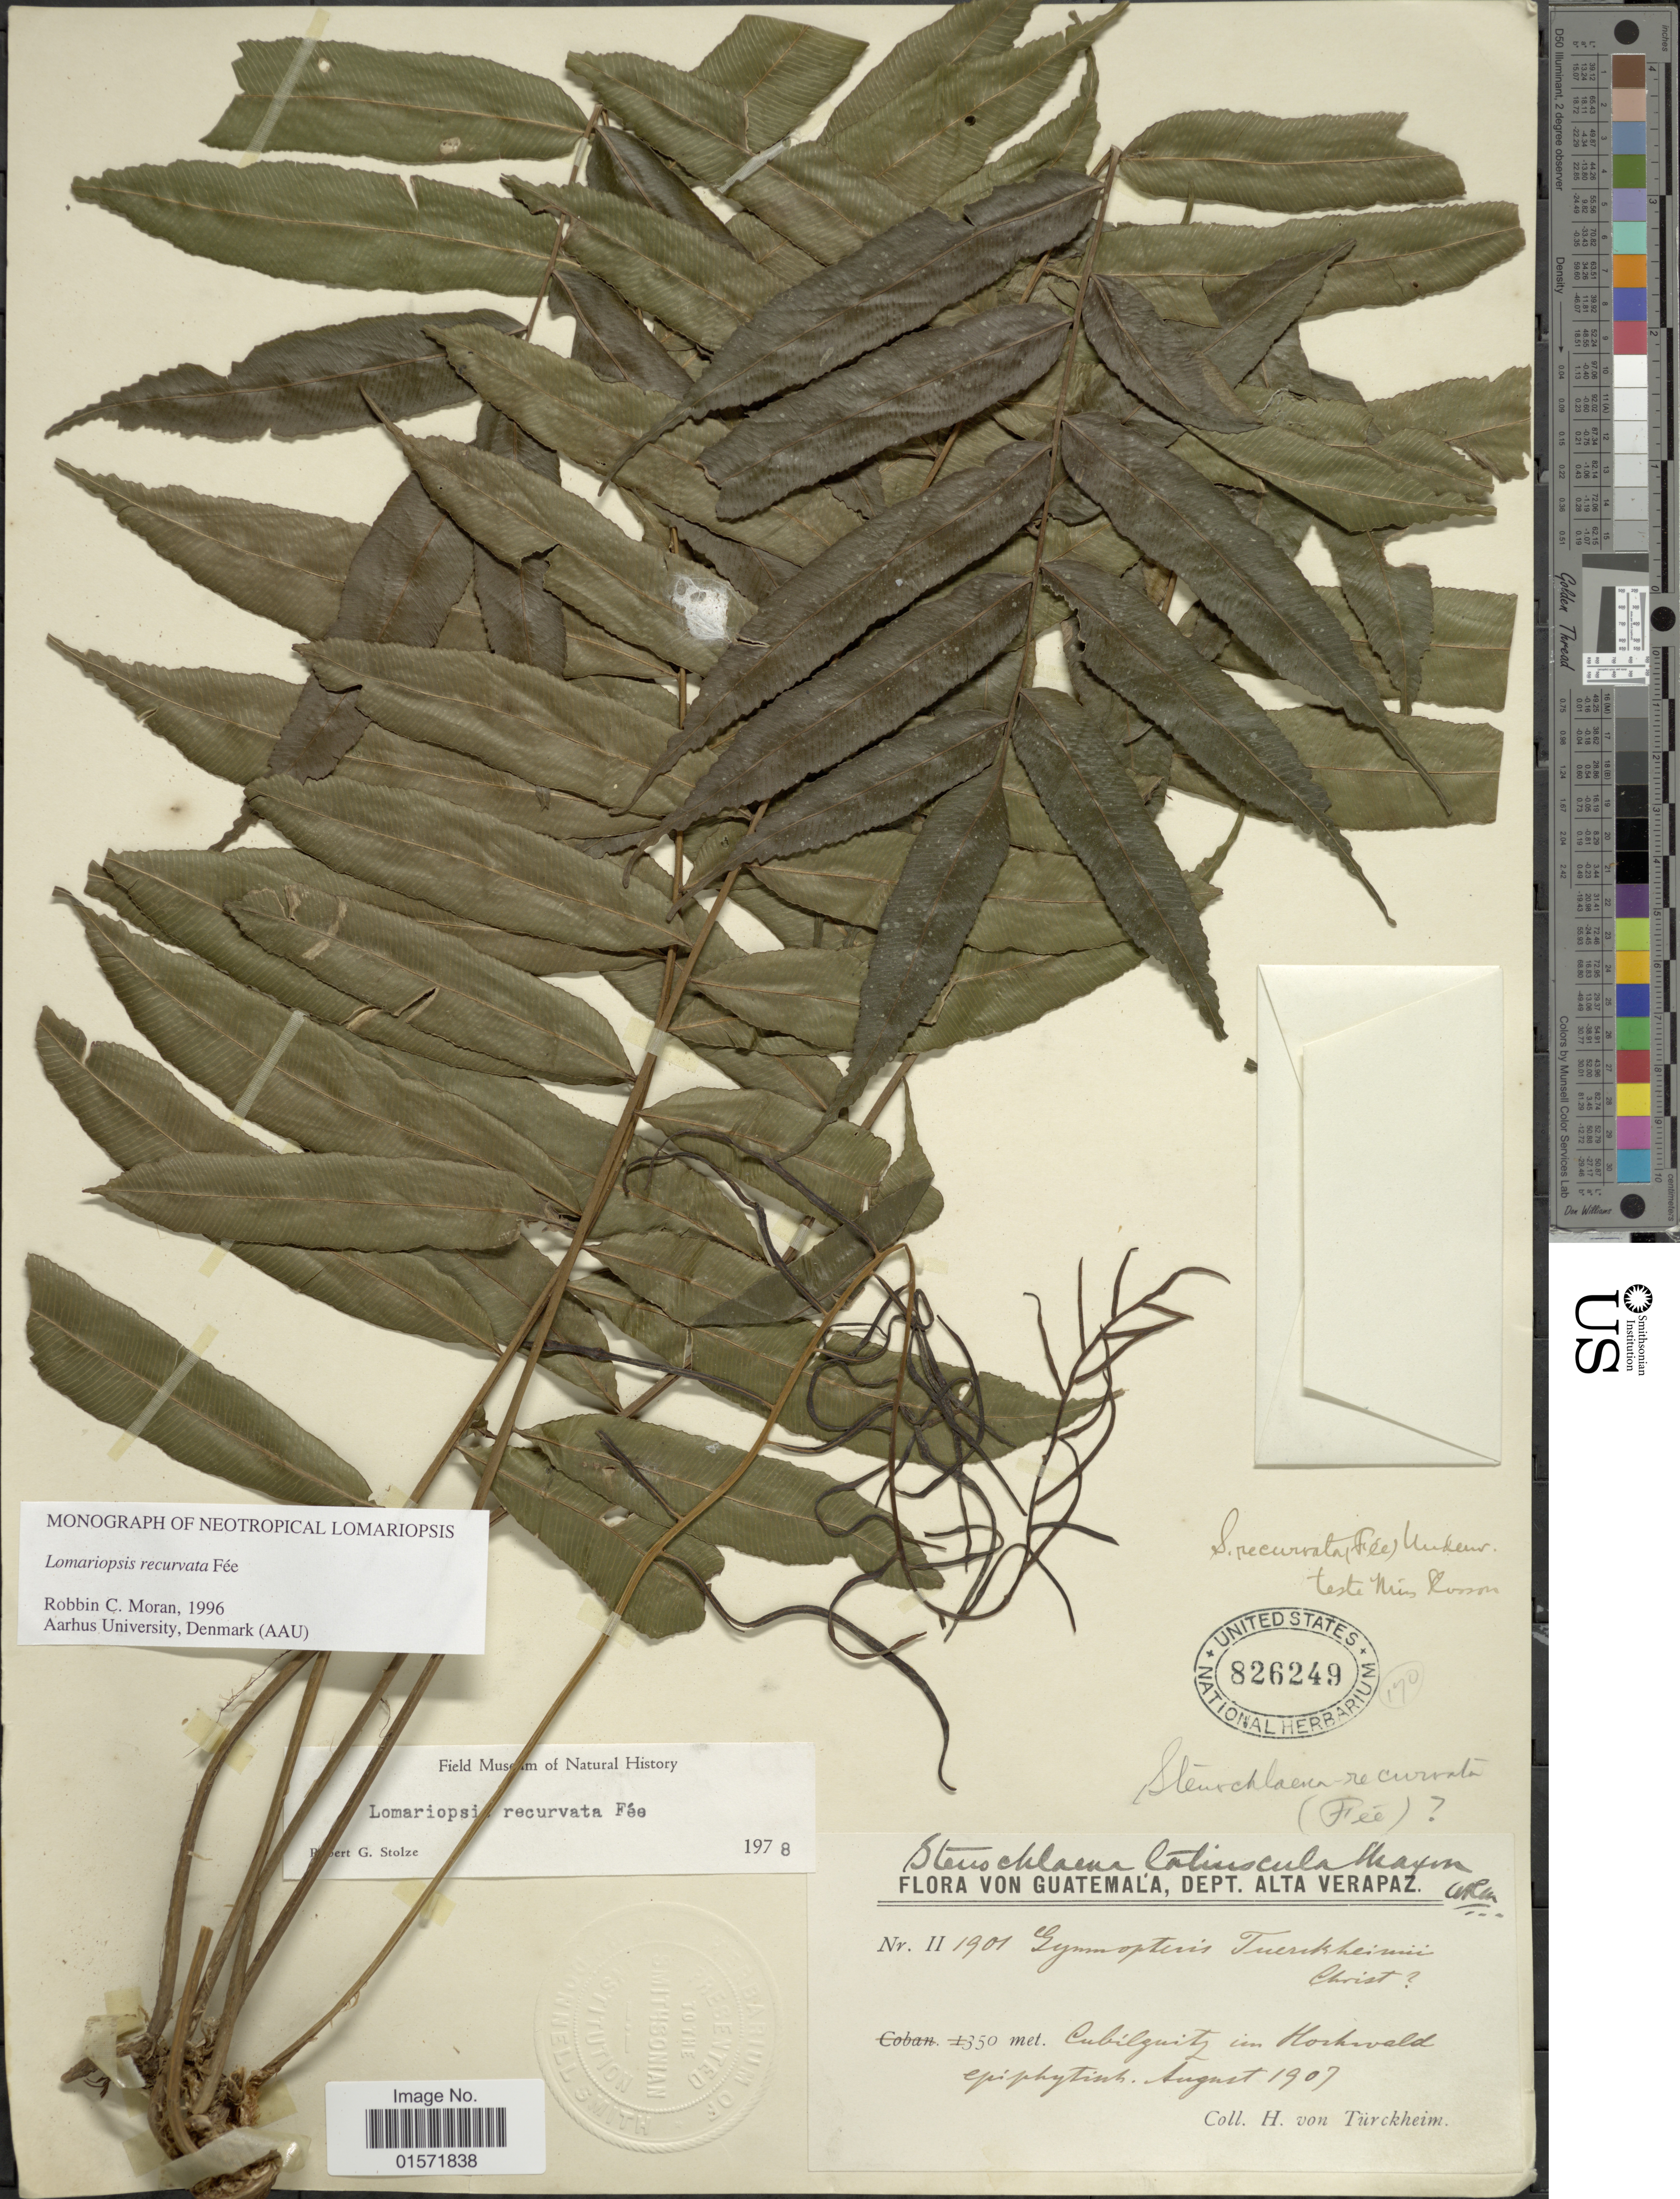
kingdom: Plantae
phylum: Tracheophyta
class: Polypodiopsida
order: Polypodiales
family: Lomariopsidaceae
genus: Lomariopsis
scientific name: Lomariopsis recurvata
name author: Fée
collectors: H. von Türckheim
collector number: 1901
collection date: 1907-08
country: Guatemala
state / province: Alta Verapaz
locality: Cubilgüitz, im hochwald epiphytisch [in the high forest, epiphytic]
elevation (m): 350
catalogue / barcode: US 826249